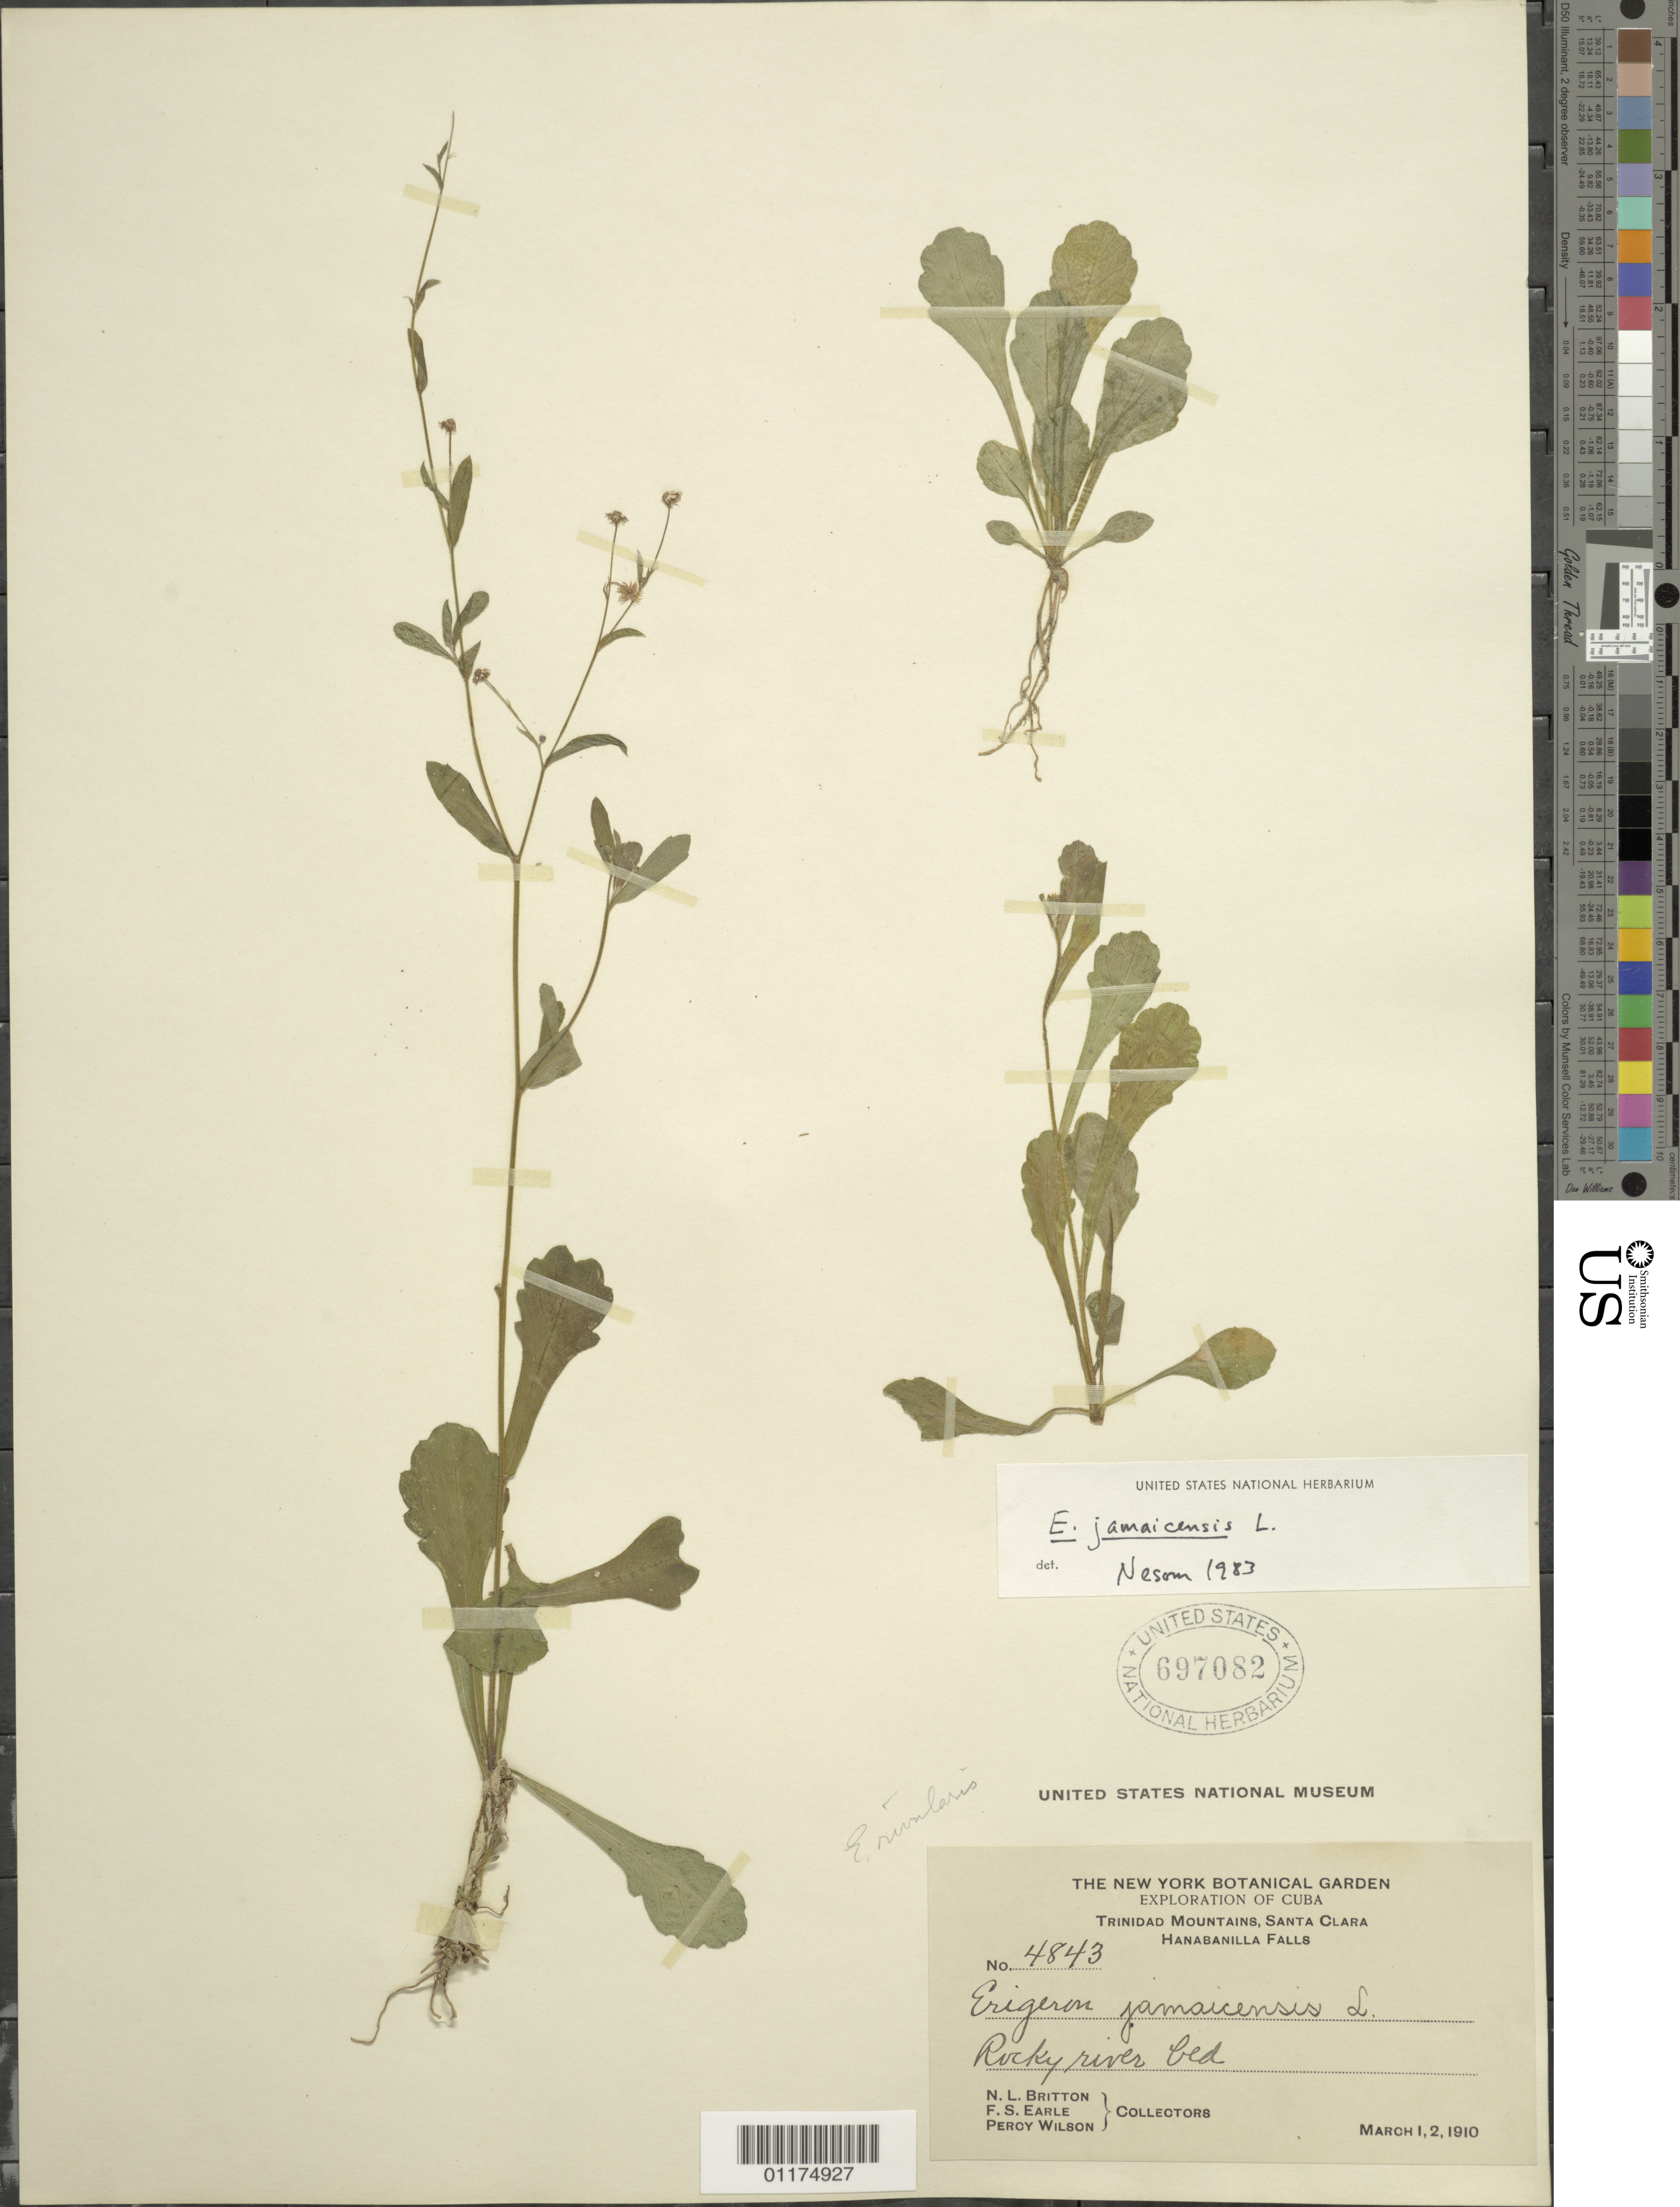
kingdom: Plantae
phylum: Tracheophyta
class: Magnoliopsida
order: Asterales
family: Asteraceae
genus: Erigeron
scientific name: Erigeron jamaicensis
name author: L.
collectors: N. Britton, F. S. Earle & P. Wilson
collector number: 4843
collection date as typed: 01 Mar 1910 to 02 Mar 1910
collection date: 1910-03-01/1910-03-02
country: Cuba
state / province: Villa Clara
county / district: Santa Clara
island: Cuba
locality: Trinidad Mountains, Santa Clara, Hanabanilla Falls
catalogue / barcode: US 697082